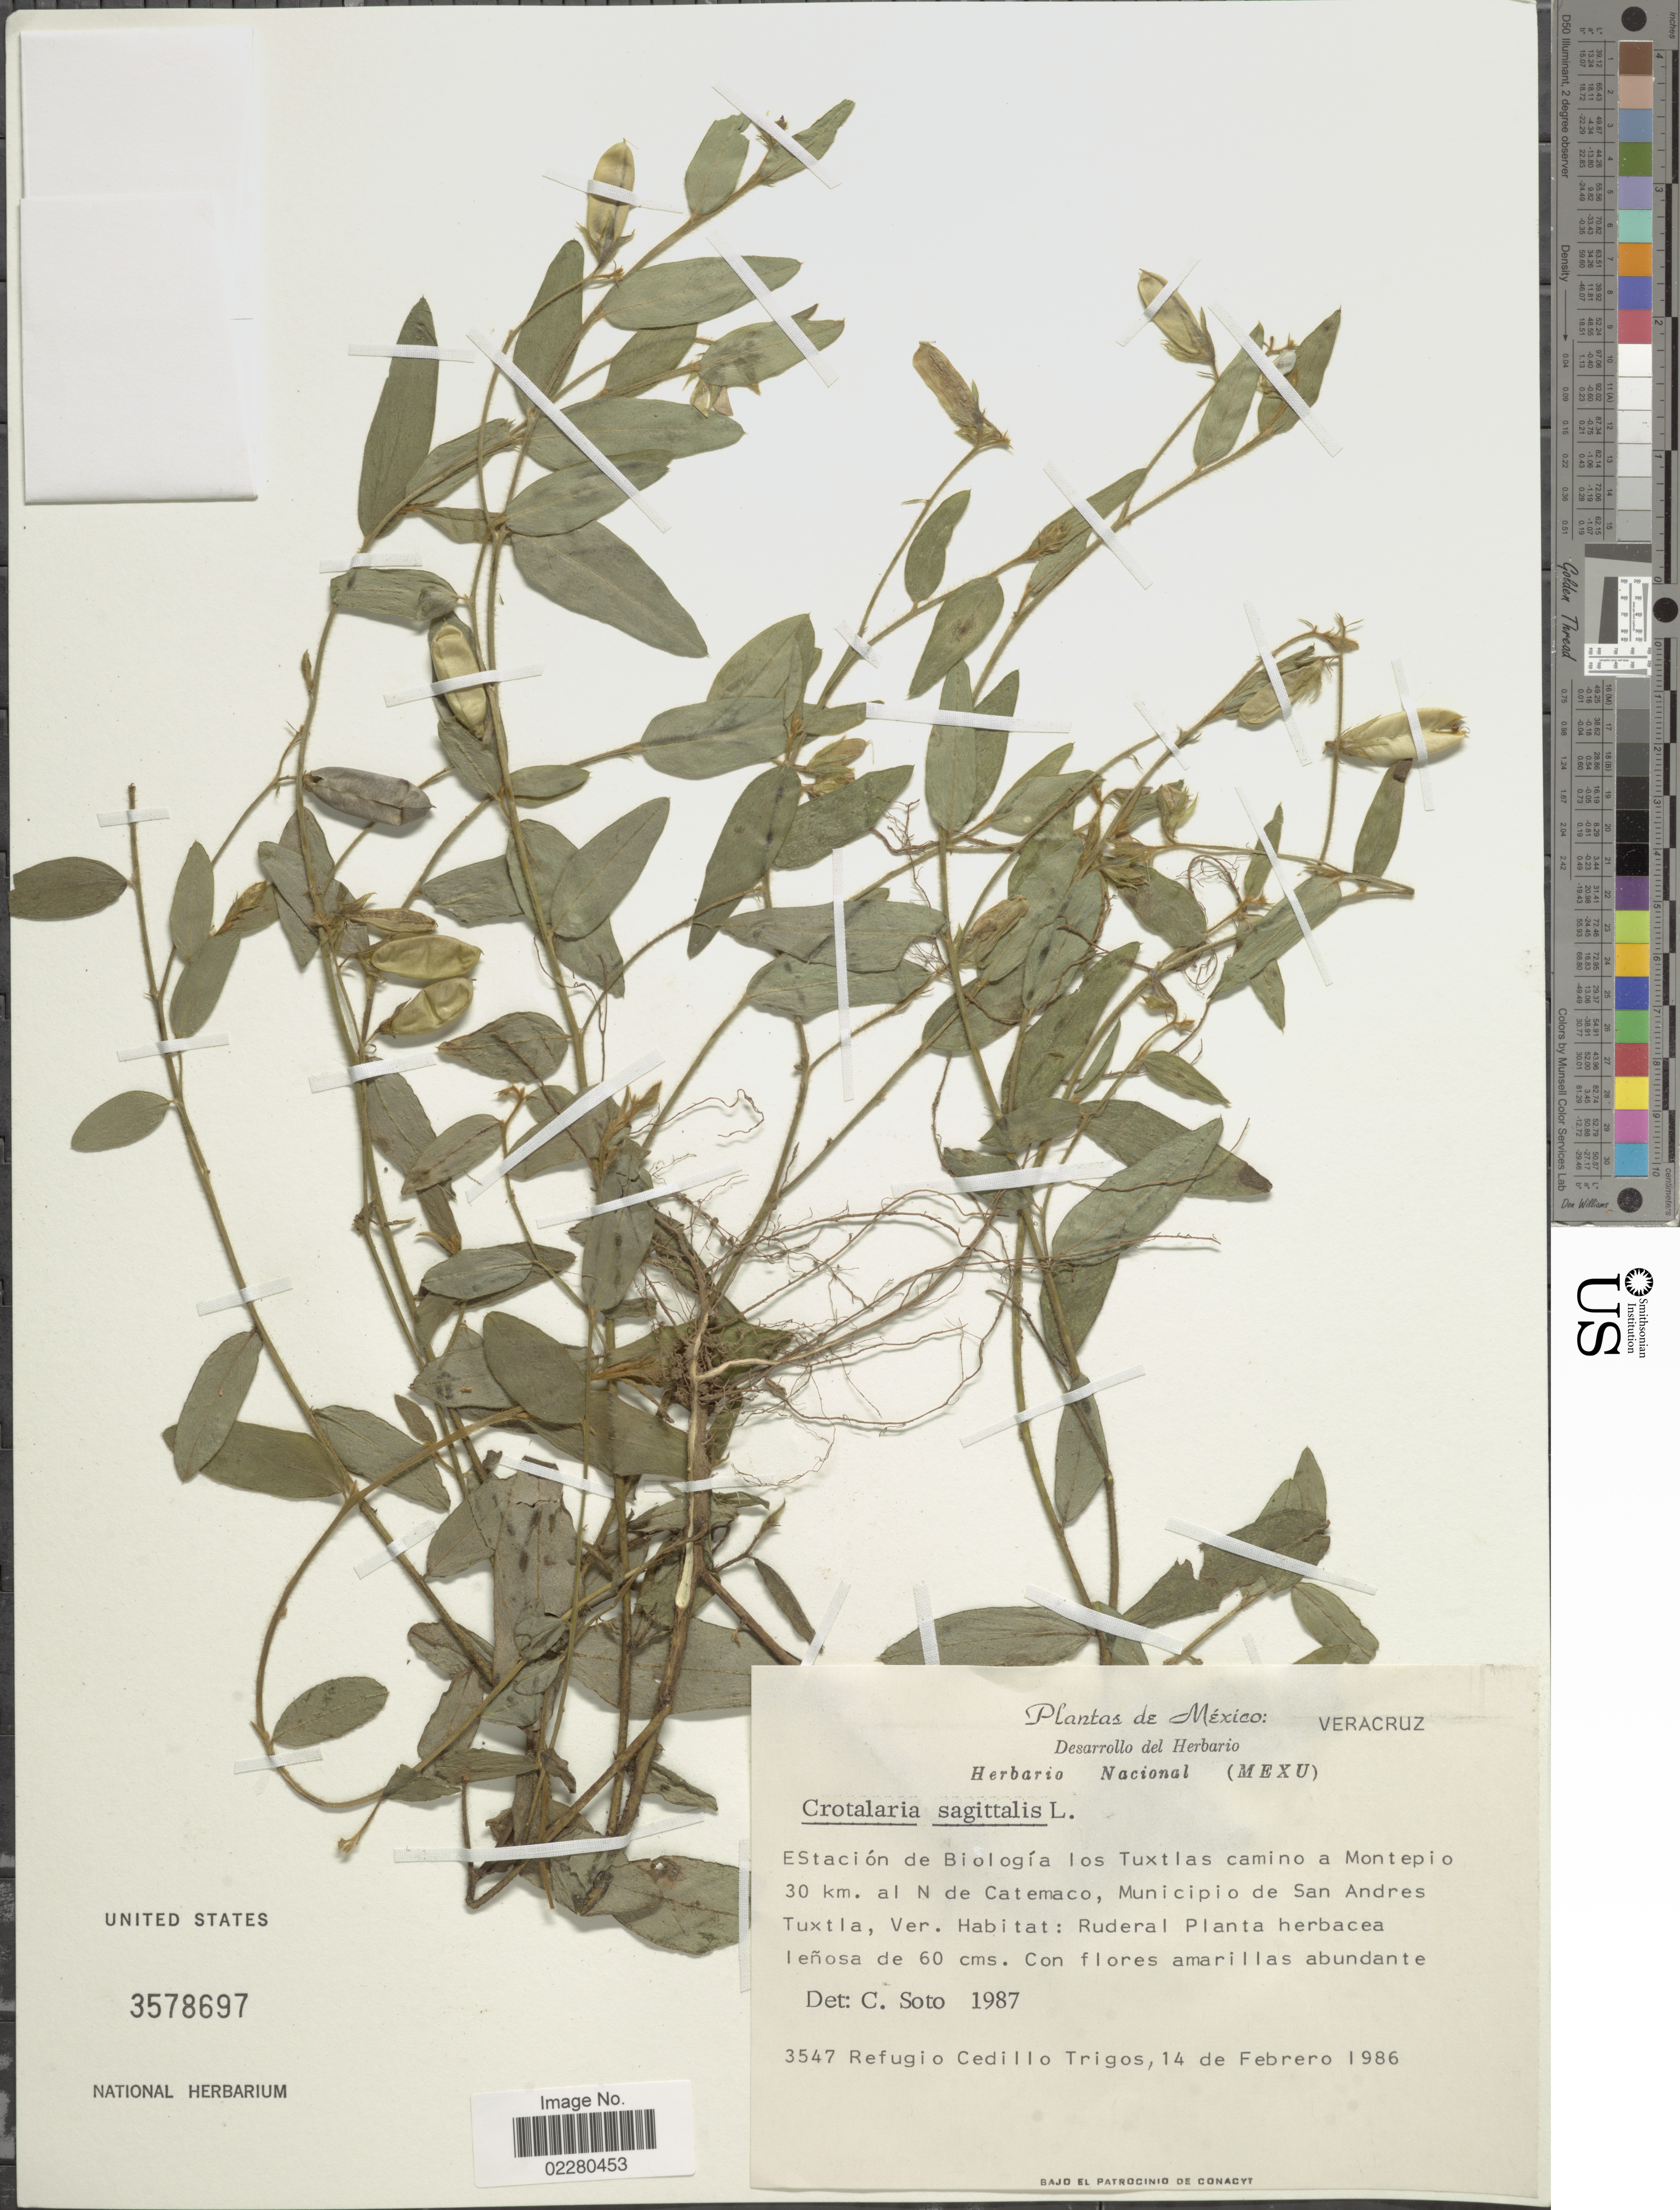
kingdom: Plantae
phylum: Tracheophyta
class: Magnoliopsida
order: Fabales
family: Fabaceae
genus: Crotalaria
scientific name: Crotalaria sagittalis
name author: L.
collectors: R. CedilloT.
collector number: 3547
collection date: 1986-02-14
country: Mexico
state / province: Veracruz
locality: Estación de Biología los Tuxtlas camino a Montepio 30 km. al N de Catemaco, Municipio de San Andres Tuxtla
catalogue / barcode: US 3578697